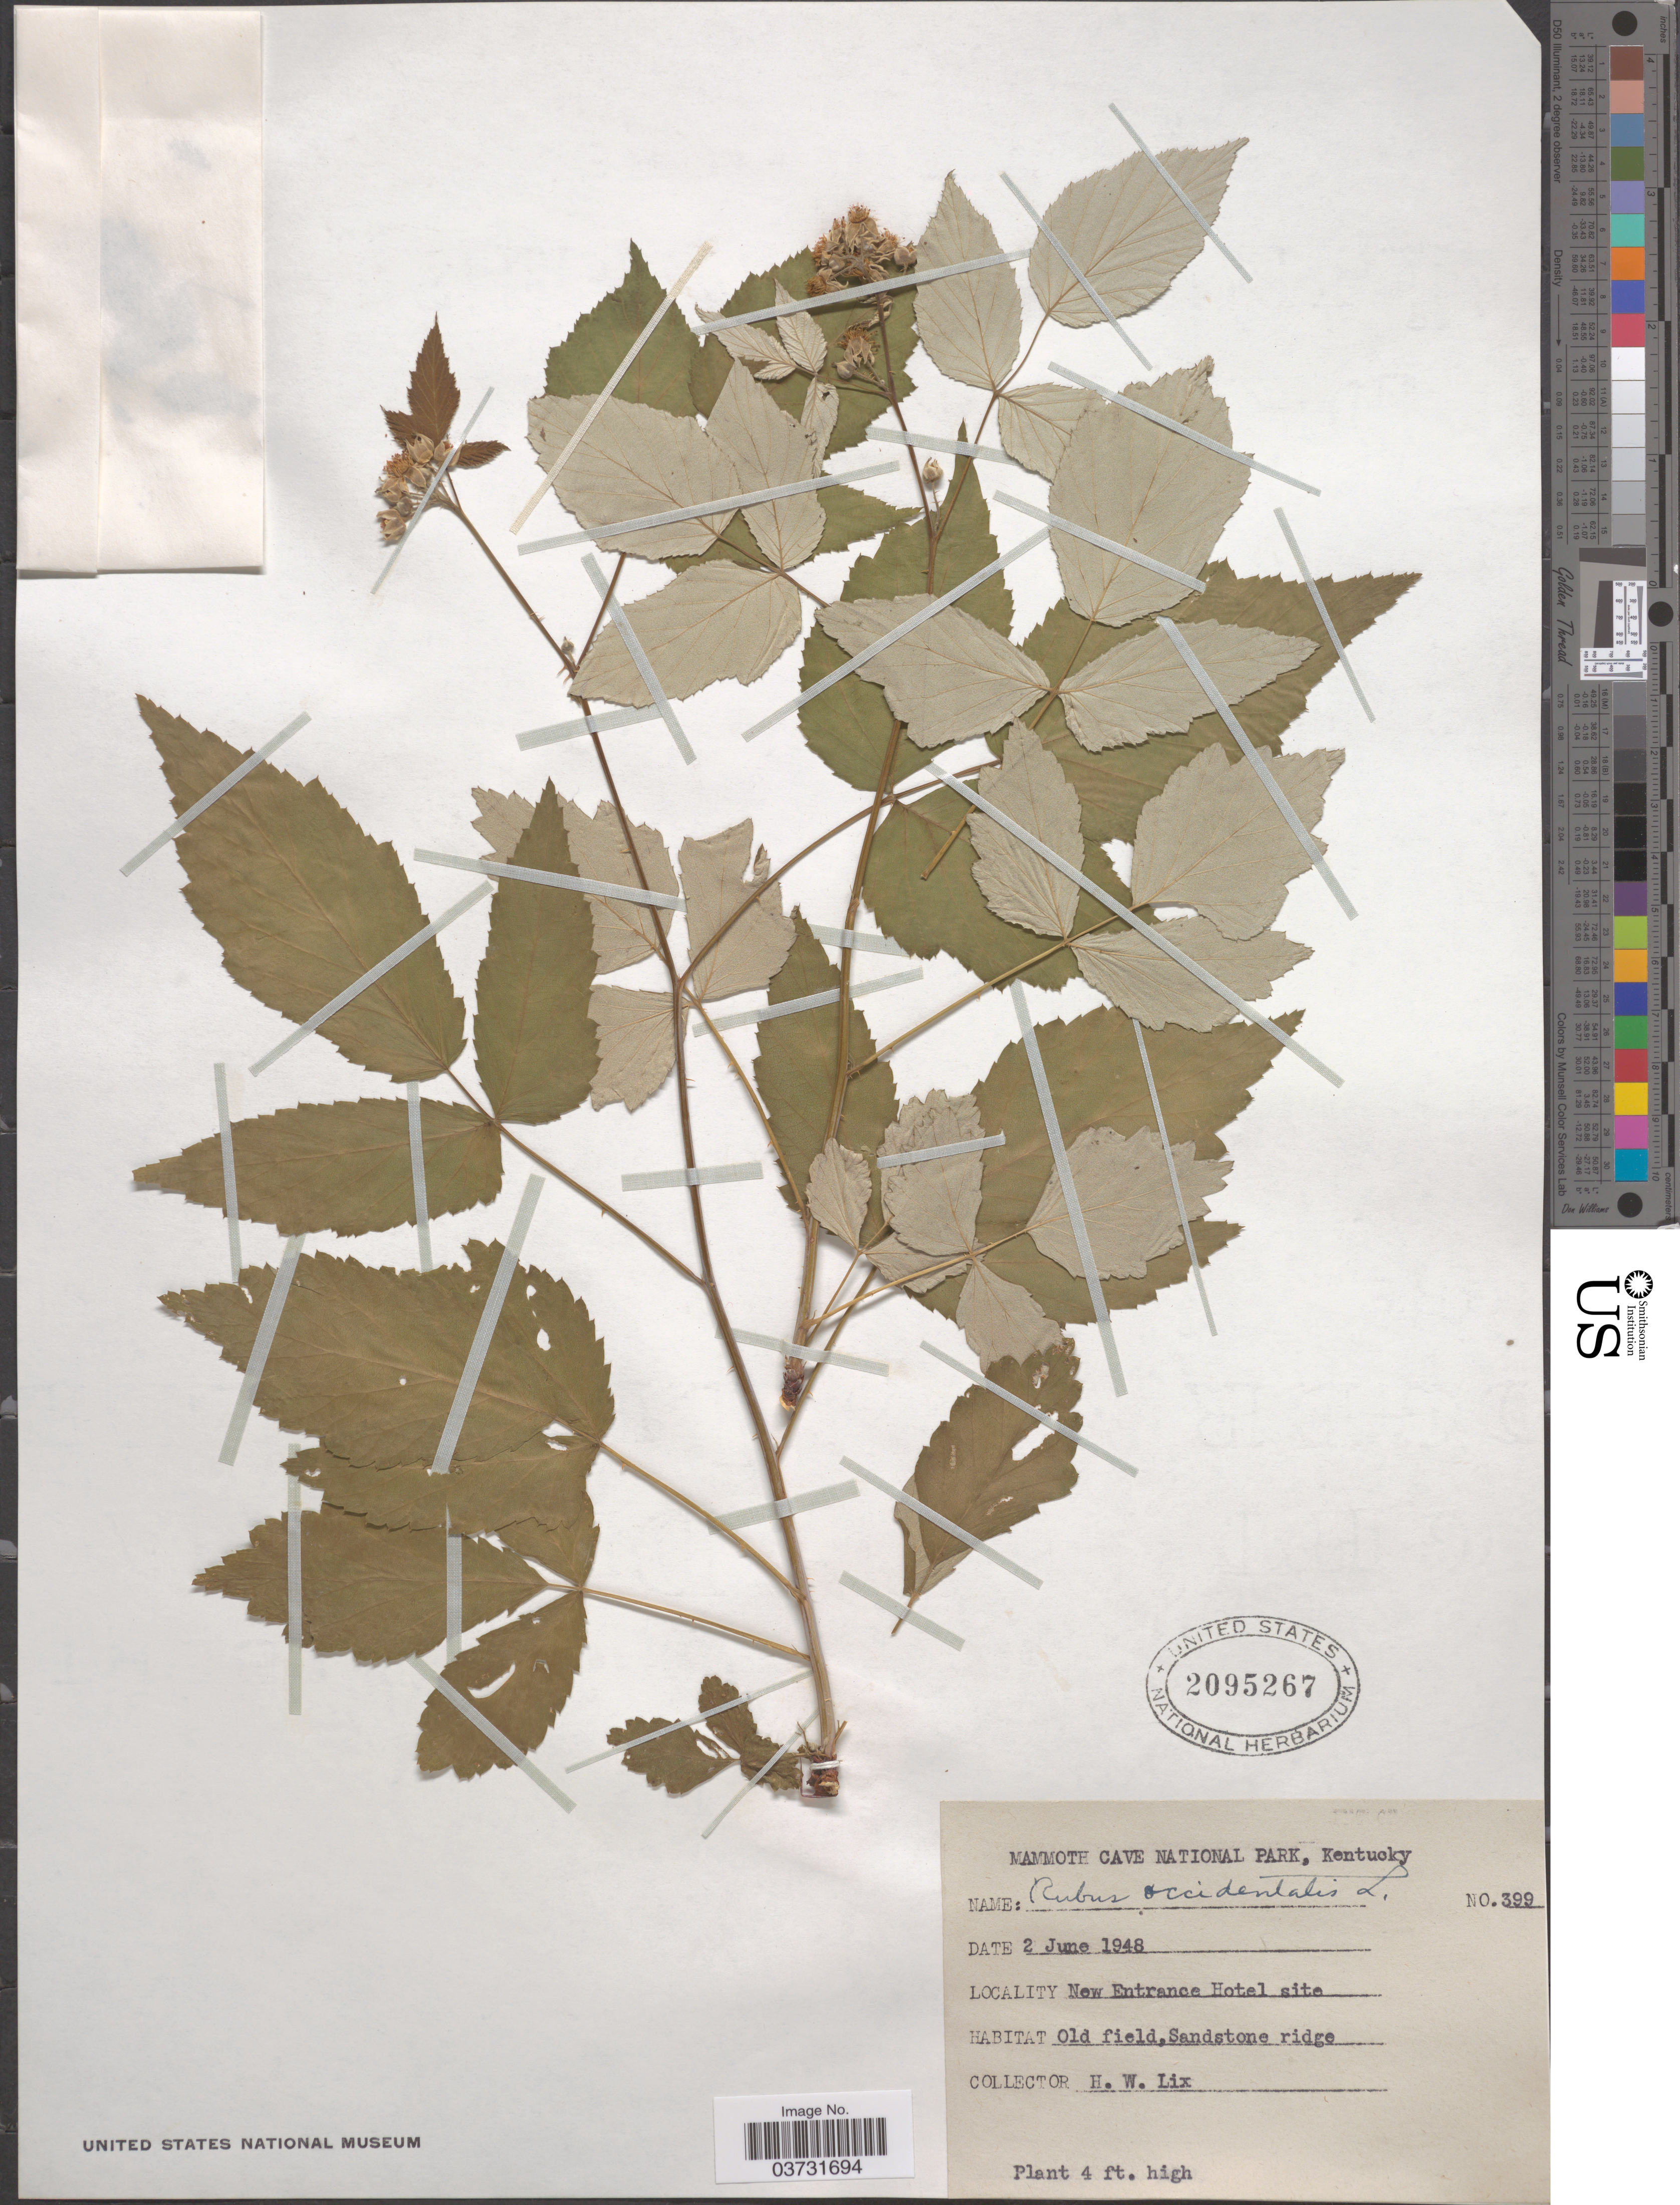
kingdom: Plantae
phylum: Tracheophyta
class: Magnoliopsida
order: Rosales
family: Rosaceae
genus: Rubus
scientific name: Rubus occidentalis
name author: L.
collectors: H. W. Lix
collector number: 399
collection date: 1948-06-02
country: United States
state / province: Kentucky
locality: Mammoth Cave National Park. New Entrance Hotel site. Old field, Sandstone ridge.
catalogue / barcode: US 2095267